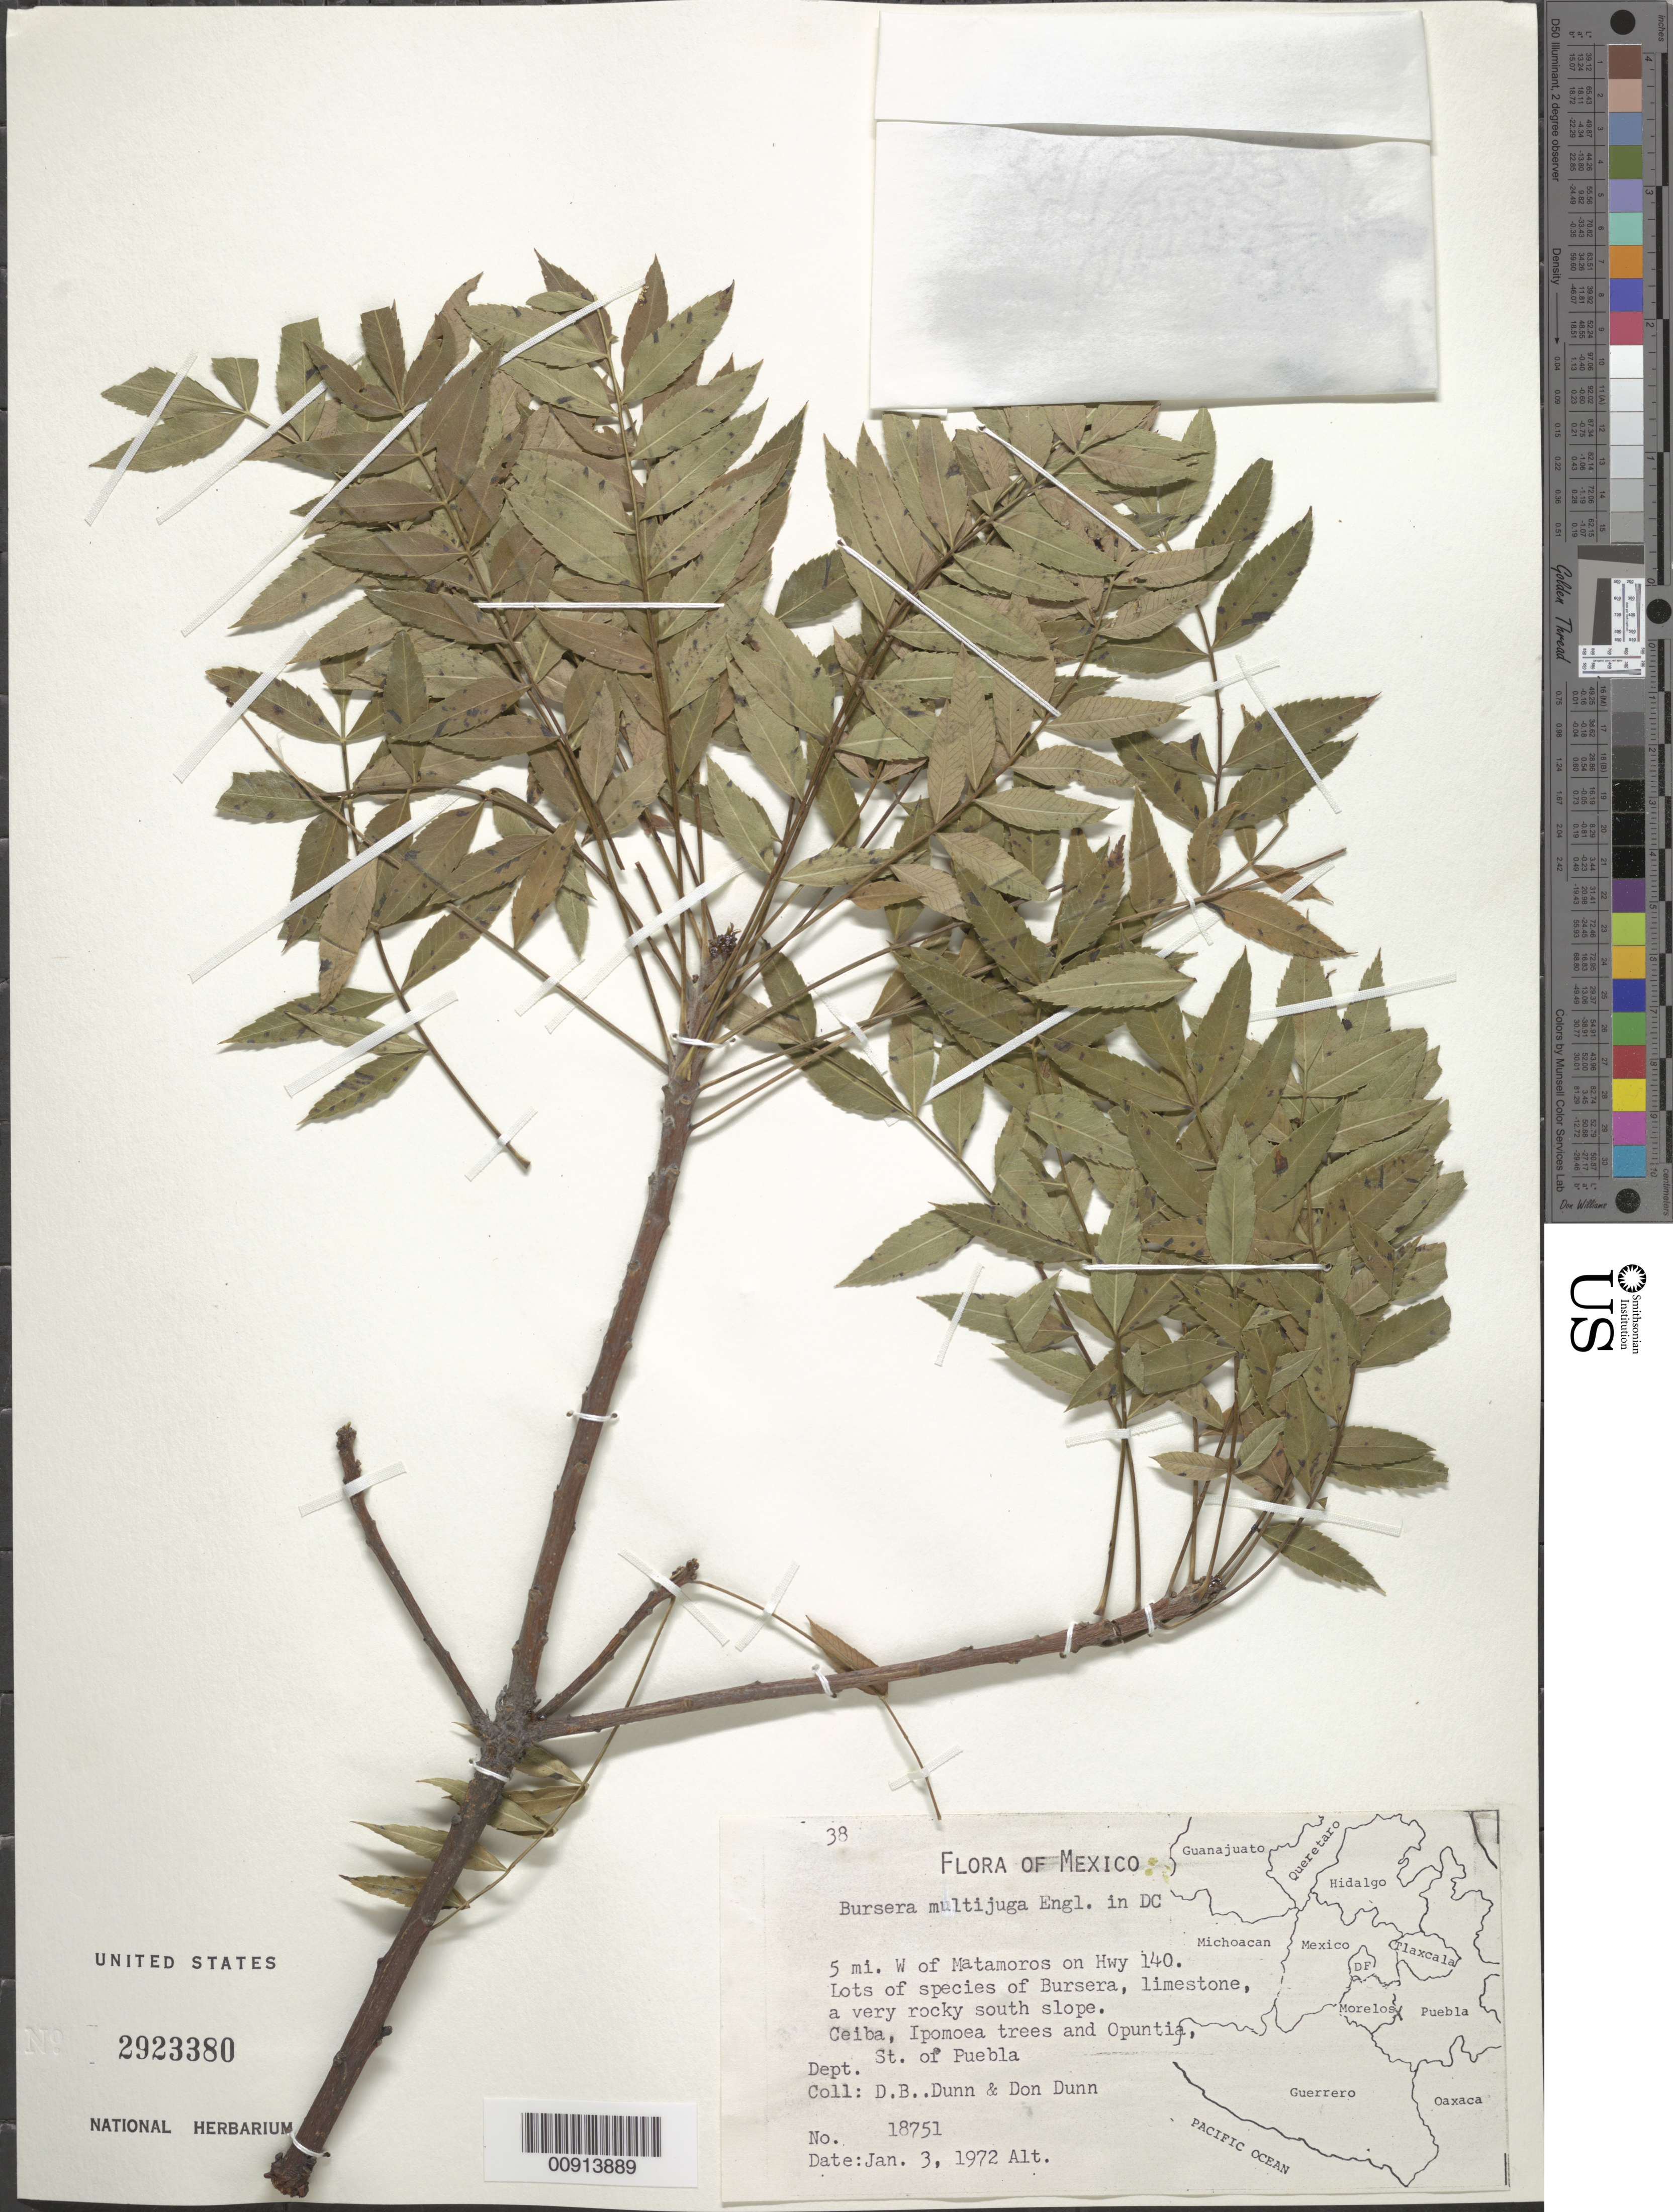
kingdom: Plantae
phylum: Tracheophyta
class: Magnoliopsida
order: Sapindales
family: Burseraceae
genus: Bursera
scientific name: Bursera multijuga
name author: Engl.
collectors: D. B. Dunn & D. Dunn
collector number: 18751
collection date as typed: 03 Jan 1972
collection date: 1972-01-03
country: Mexico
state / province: Puebla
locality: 5 mi. W of Matamoros on Hwy 140. State of Puebla.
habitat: Lots of species of Bursera, limestone, a very rocky south slope. Ceiba, Ipomoea trees and Opuntia.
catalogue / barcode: US 2923380